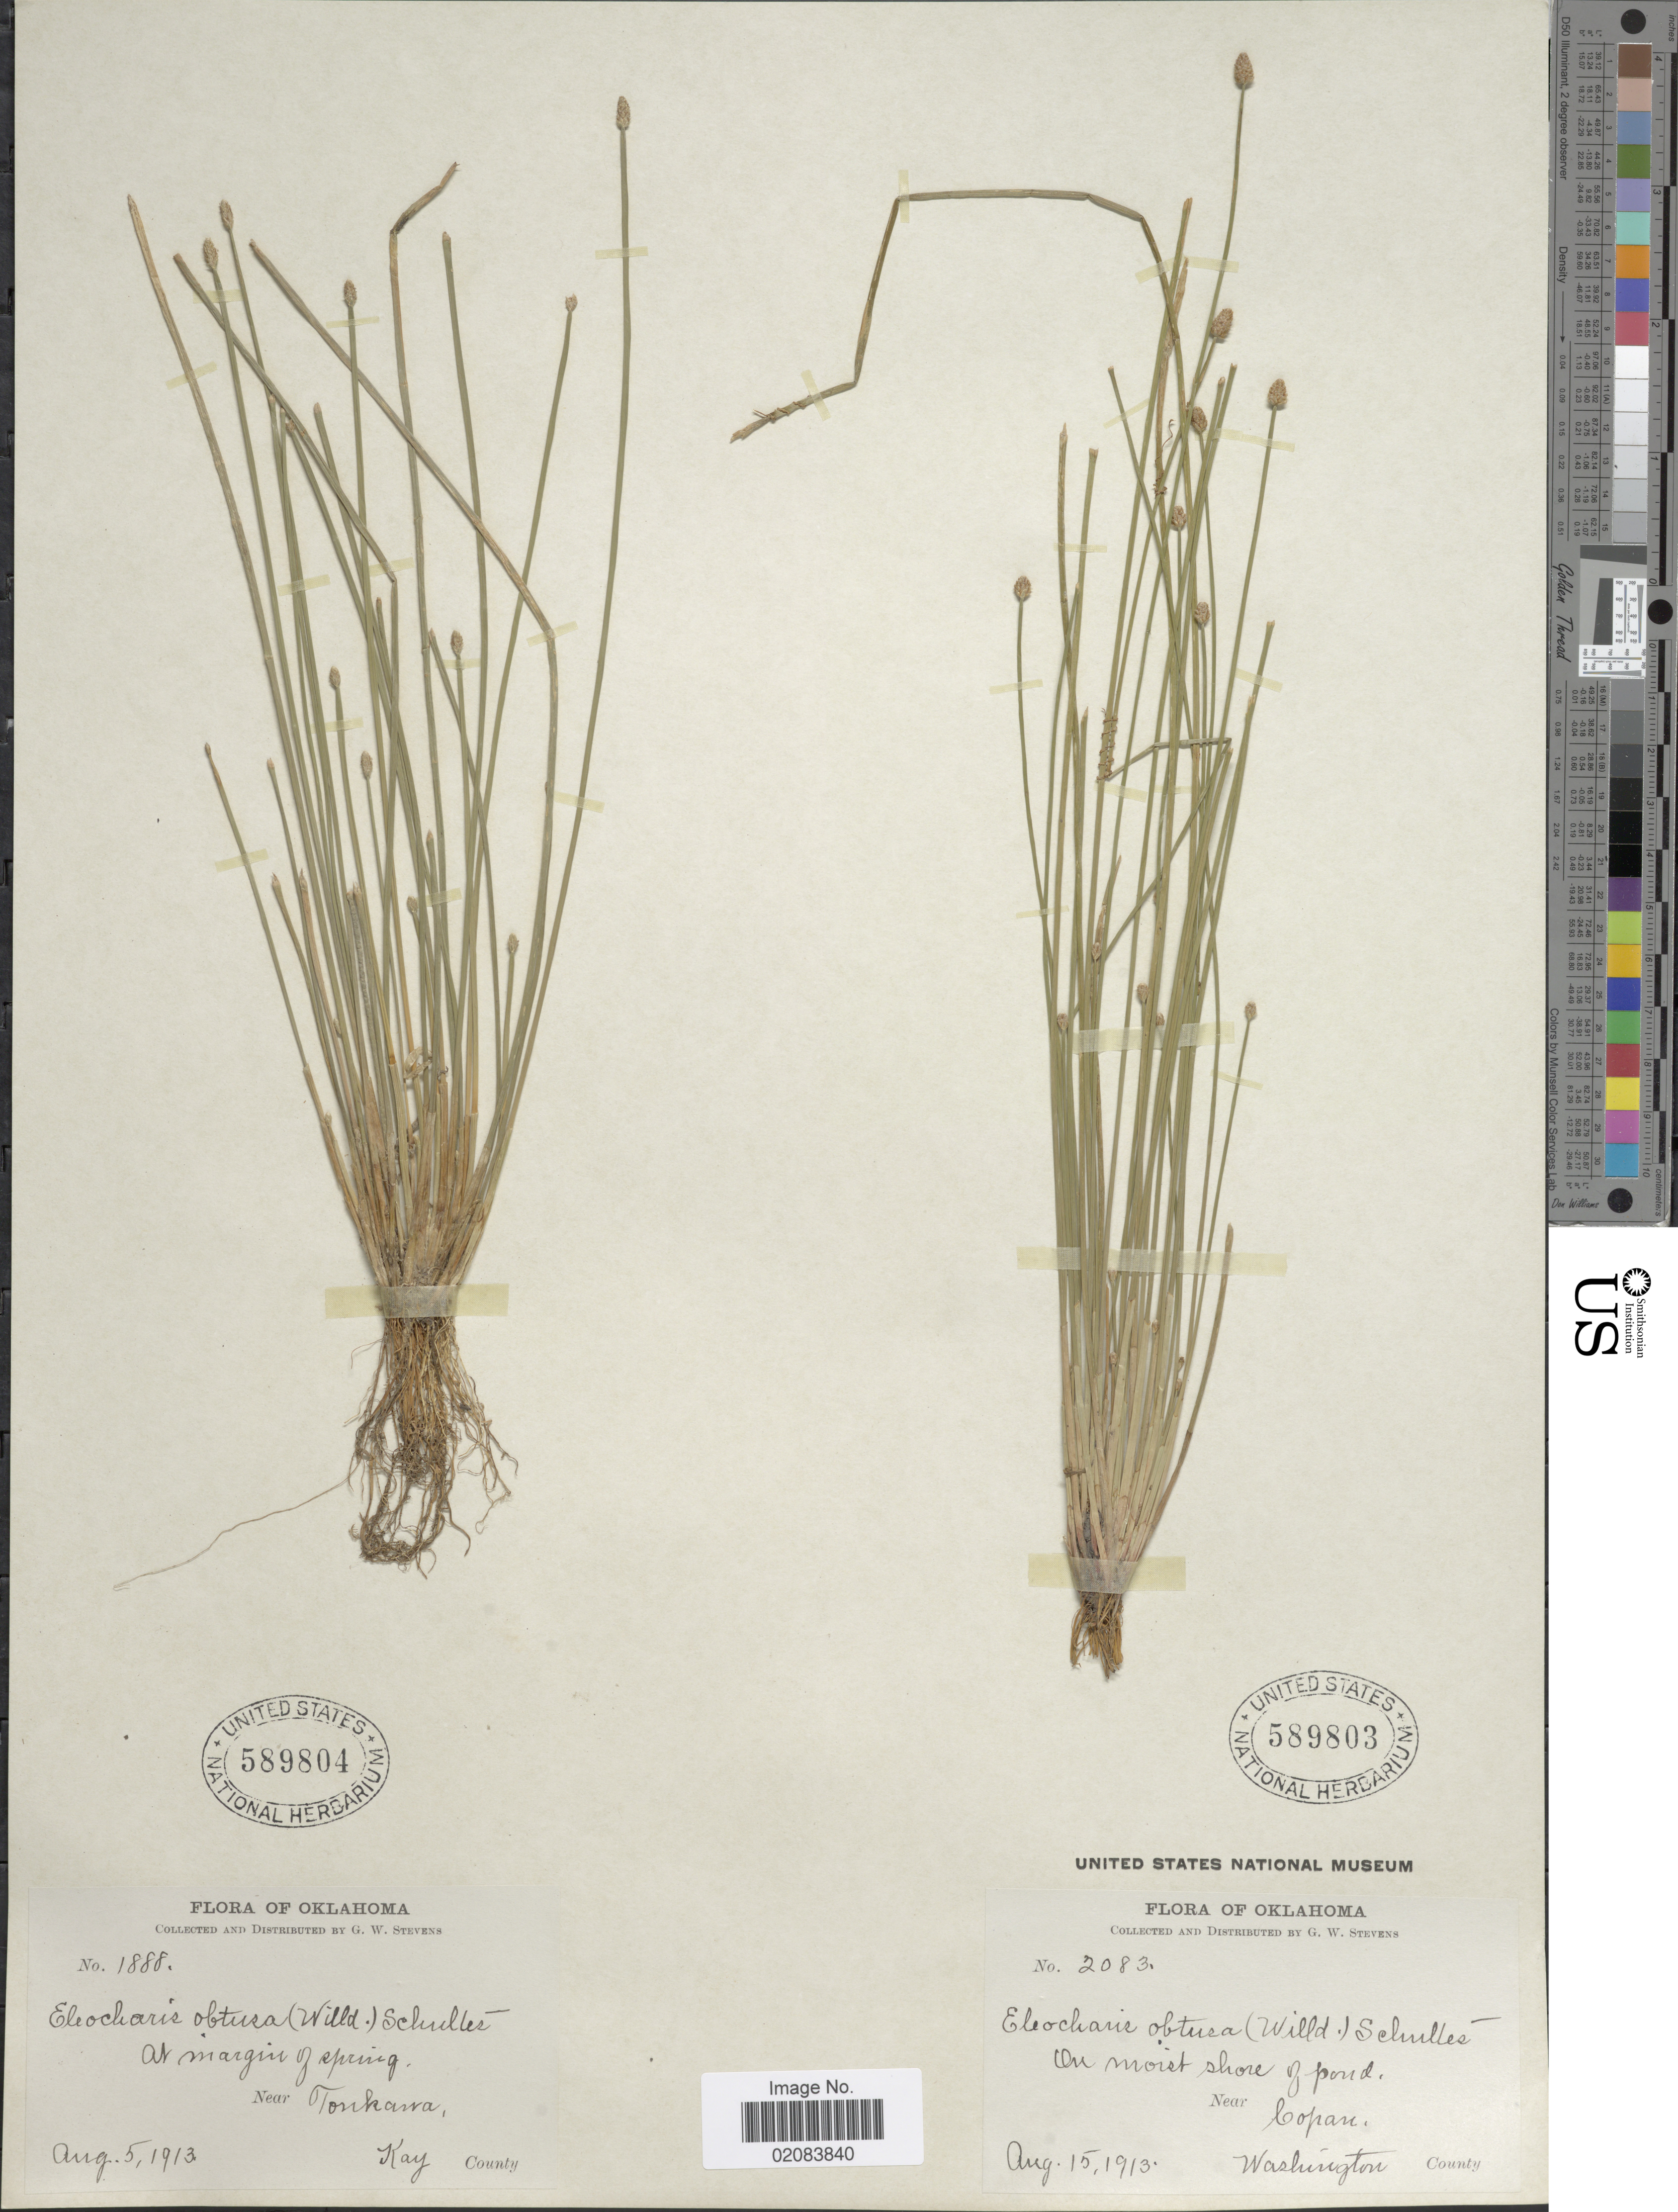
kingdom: Plantae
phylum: Tracheophyta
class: Liliopsida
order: Poales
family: Cyperaceae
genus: Eleocharis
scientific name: Eleocharis obtusa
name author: (Willd.) Schult.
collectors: G. W. Stevens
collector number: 2083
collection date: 1913-08-15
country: United States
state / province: Oklahoma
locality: Near Copan, Washington County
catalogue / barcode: US 589803